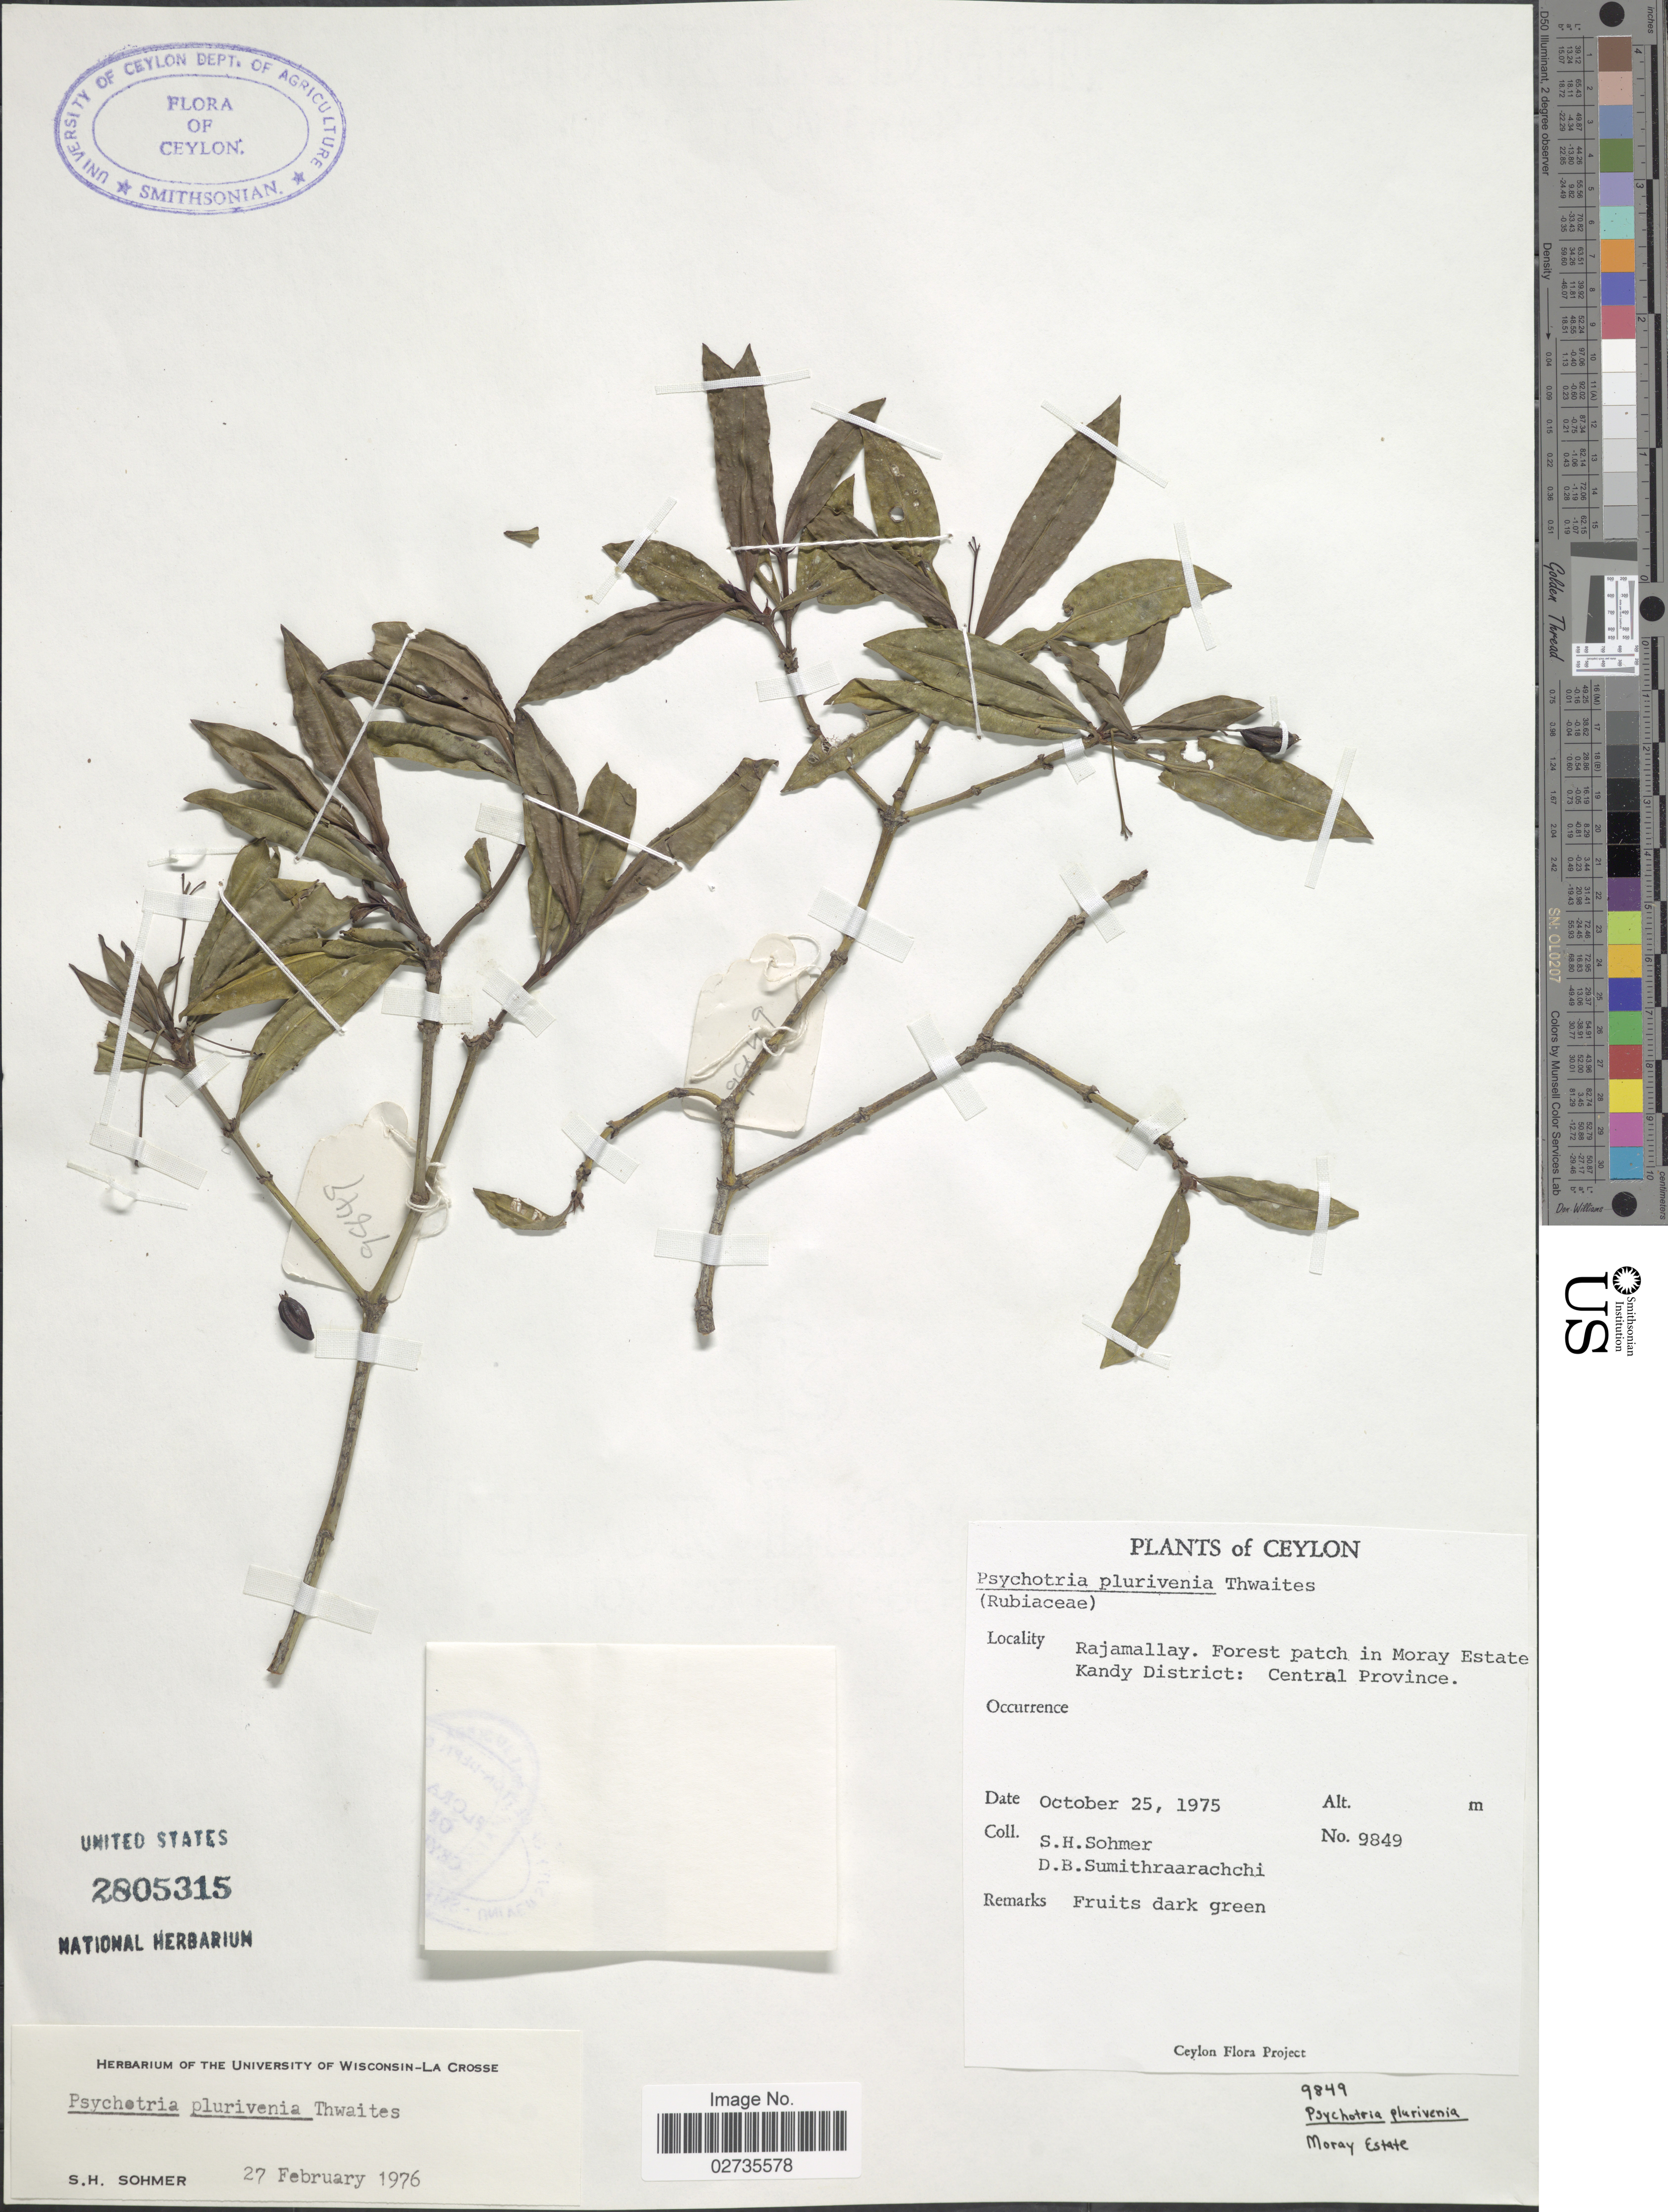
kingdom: Plantae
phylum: Tracheophyta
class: Magnoliopsida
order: Gentianales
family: Rubiaceae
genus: Psychotria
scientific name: Psychotria plurivenia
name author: Thwaites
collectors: S. H. Sohmer & D. B. Sumithraarachchi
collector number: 9849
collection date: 1975-10-25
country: Sri Lanka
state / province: Central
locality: Ceylon, Rajamallay. Forest patch in Moray Estate Kandy District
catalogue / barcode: US 2805315